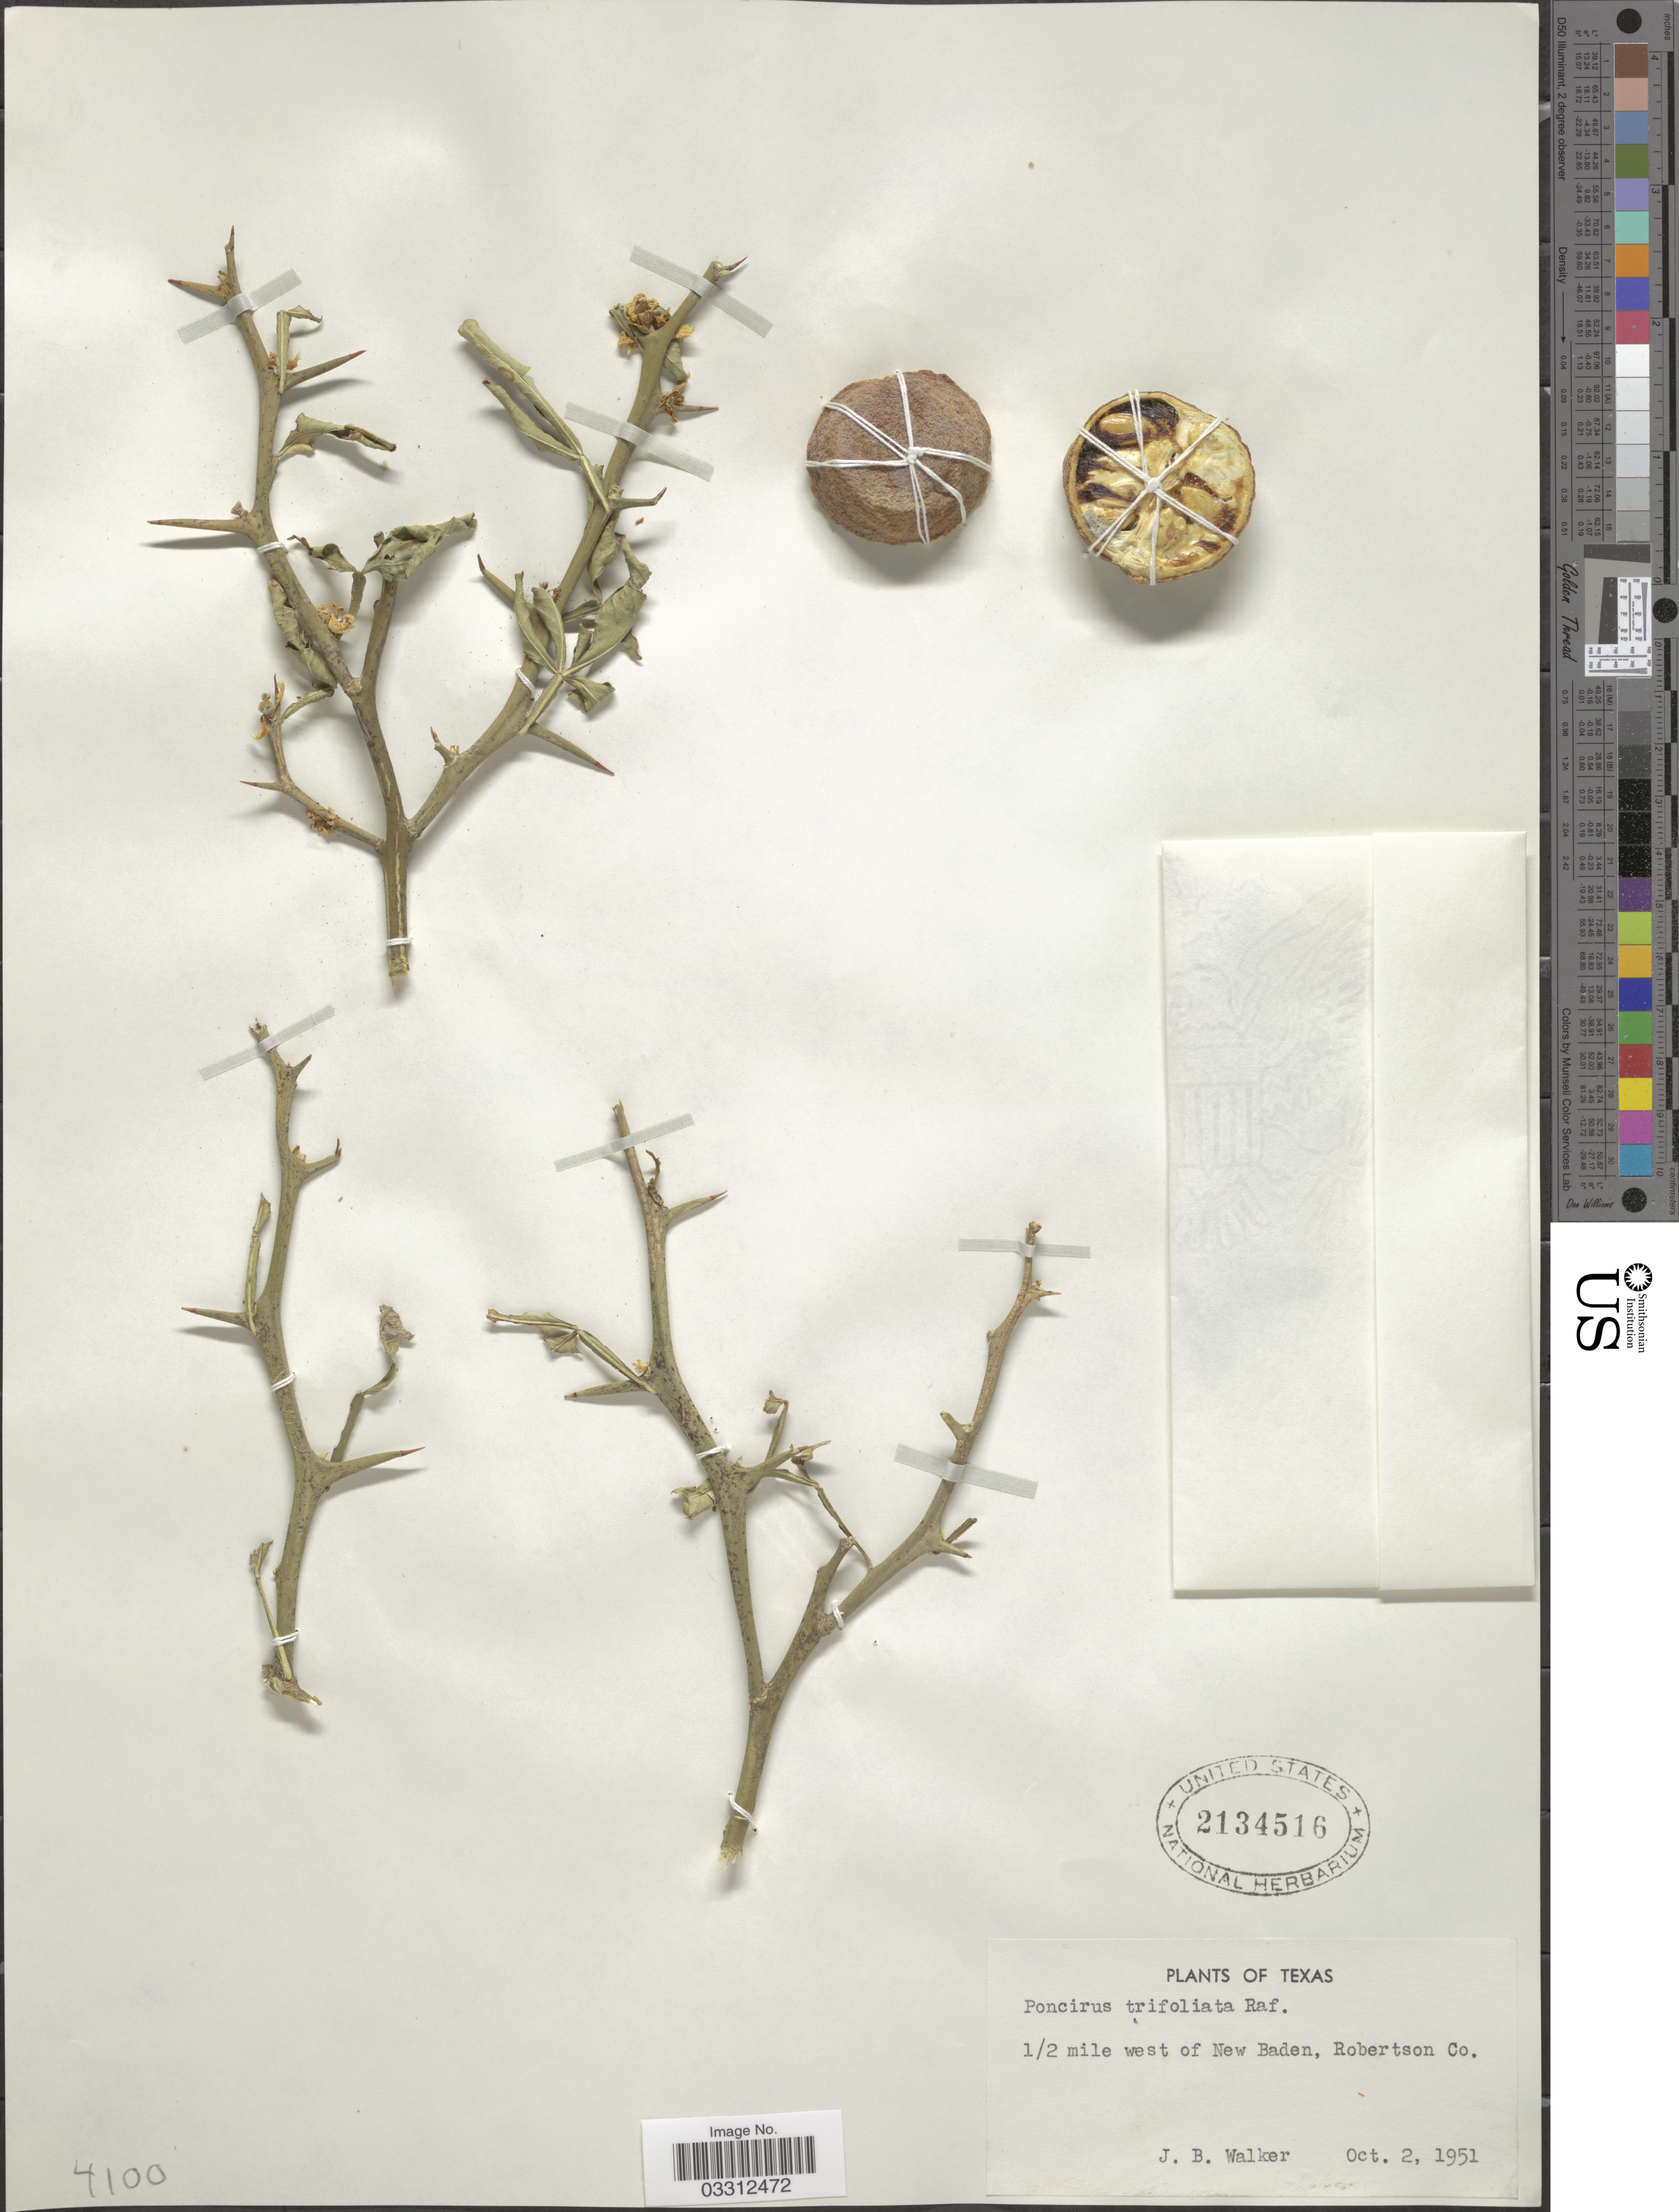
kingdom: Plantae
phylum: Tracheophyta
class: Magnoliopsida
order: Sapindales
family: Rutaceae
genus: Citrus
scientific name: Citrus trifoliata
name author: L.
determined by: Strong, Mark T., (BOT), Smithsonian Institution - National Museum of Natural History (UNITED STATES)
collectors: J. Walker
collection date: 1951-10-02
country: United States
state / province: Texas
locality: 1/2 mile west of New Baden, Robertson Co.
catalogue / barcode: US 2134516